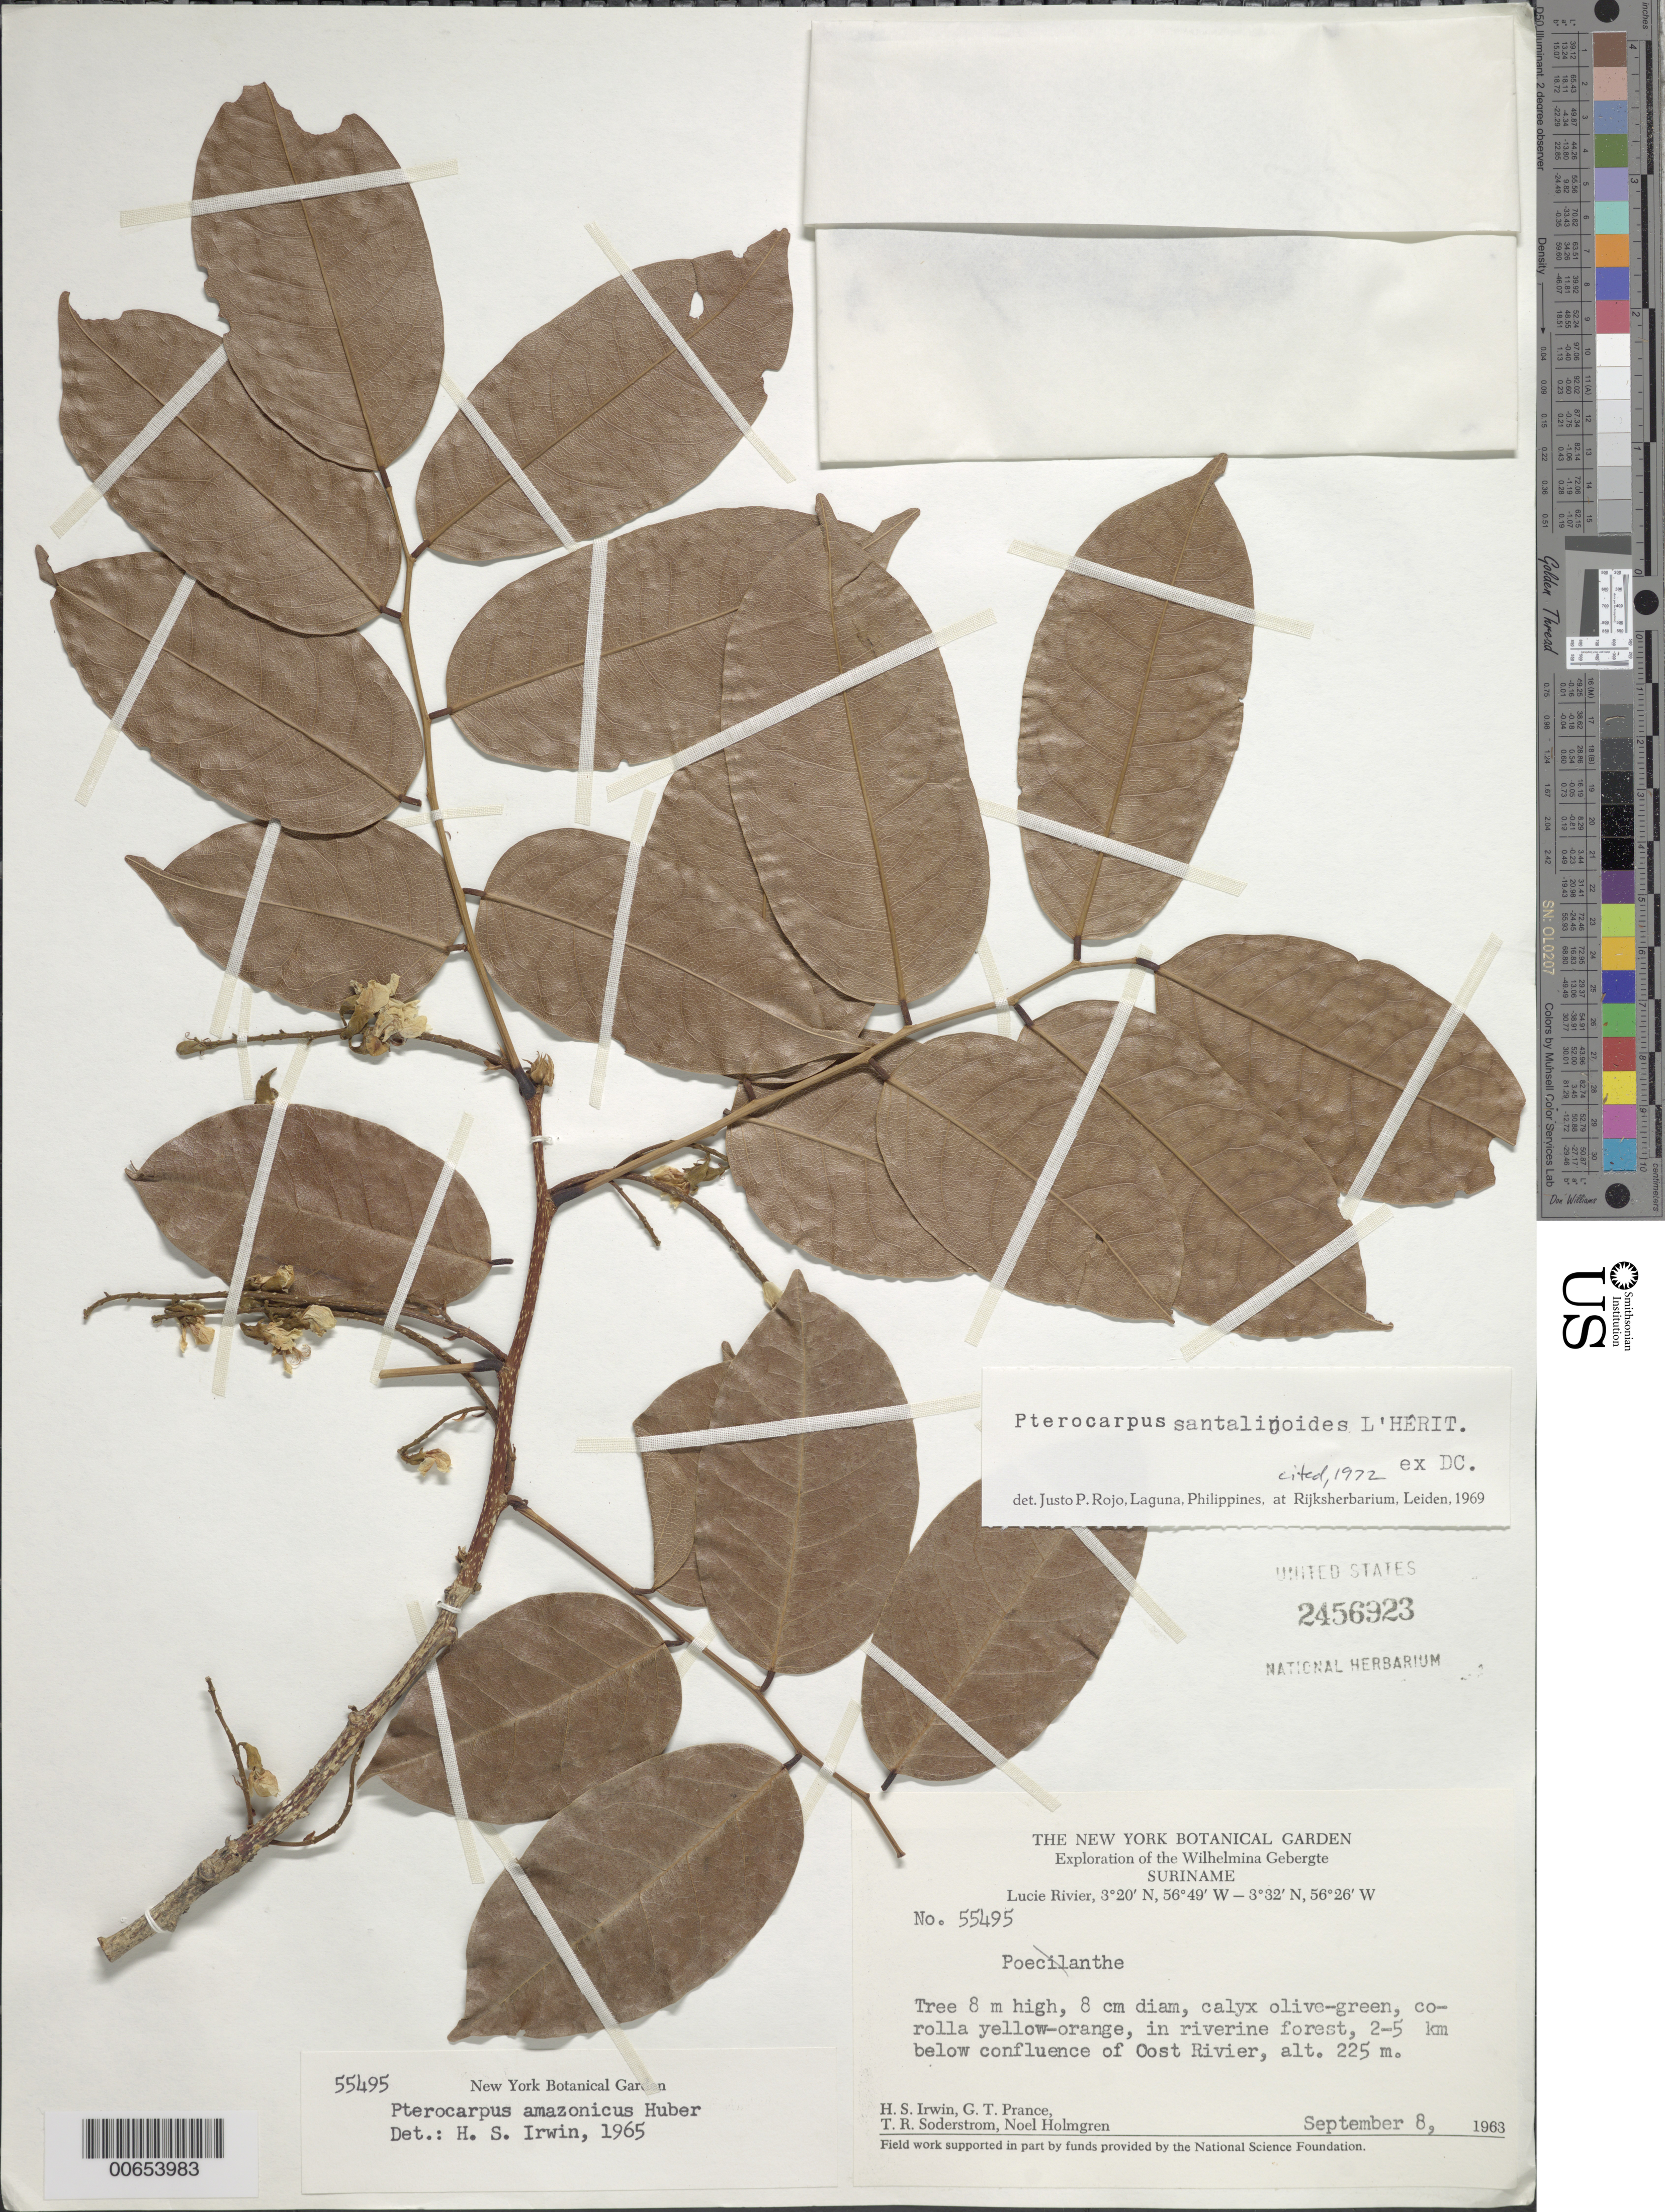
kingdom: Plantae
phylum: Tracheophyta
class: Magnoliopsida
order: Fabales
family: Fabaceae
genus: Pterocarpus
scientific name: Pterocarpus santalinoides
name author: L'Hér. ex DC.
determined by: Rufo, J. P.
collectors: H. Irwin, G. T. Prance, T. R. Soderstrom & N. H. Holmgren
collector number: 55495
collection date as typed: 8-Sep-63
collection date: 1963-09-08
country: Suriname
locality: Lucie R., 2-5 km below confl. with Oost R., Wilhelmina Gebergte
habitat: Riverine forest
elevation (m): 225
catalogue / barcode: US 2456923